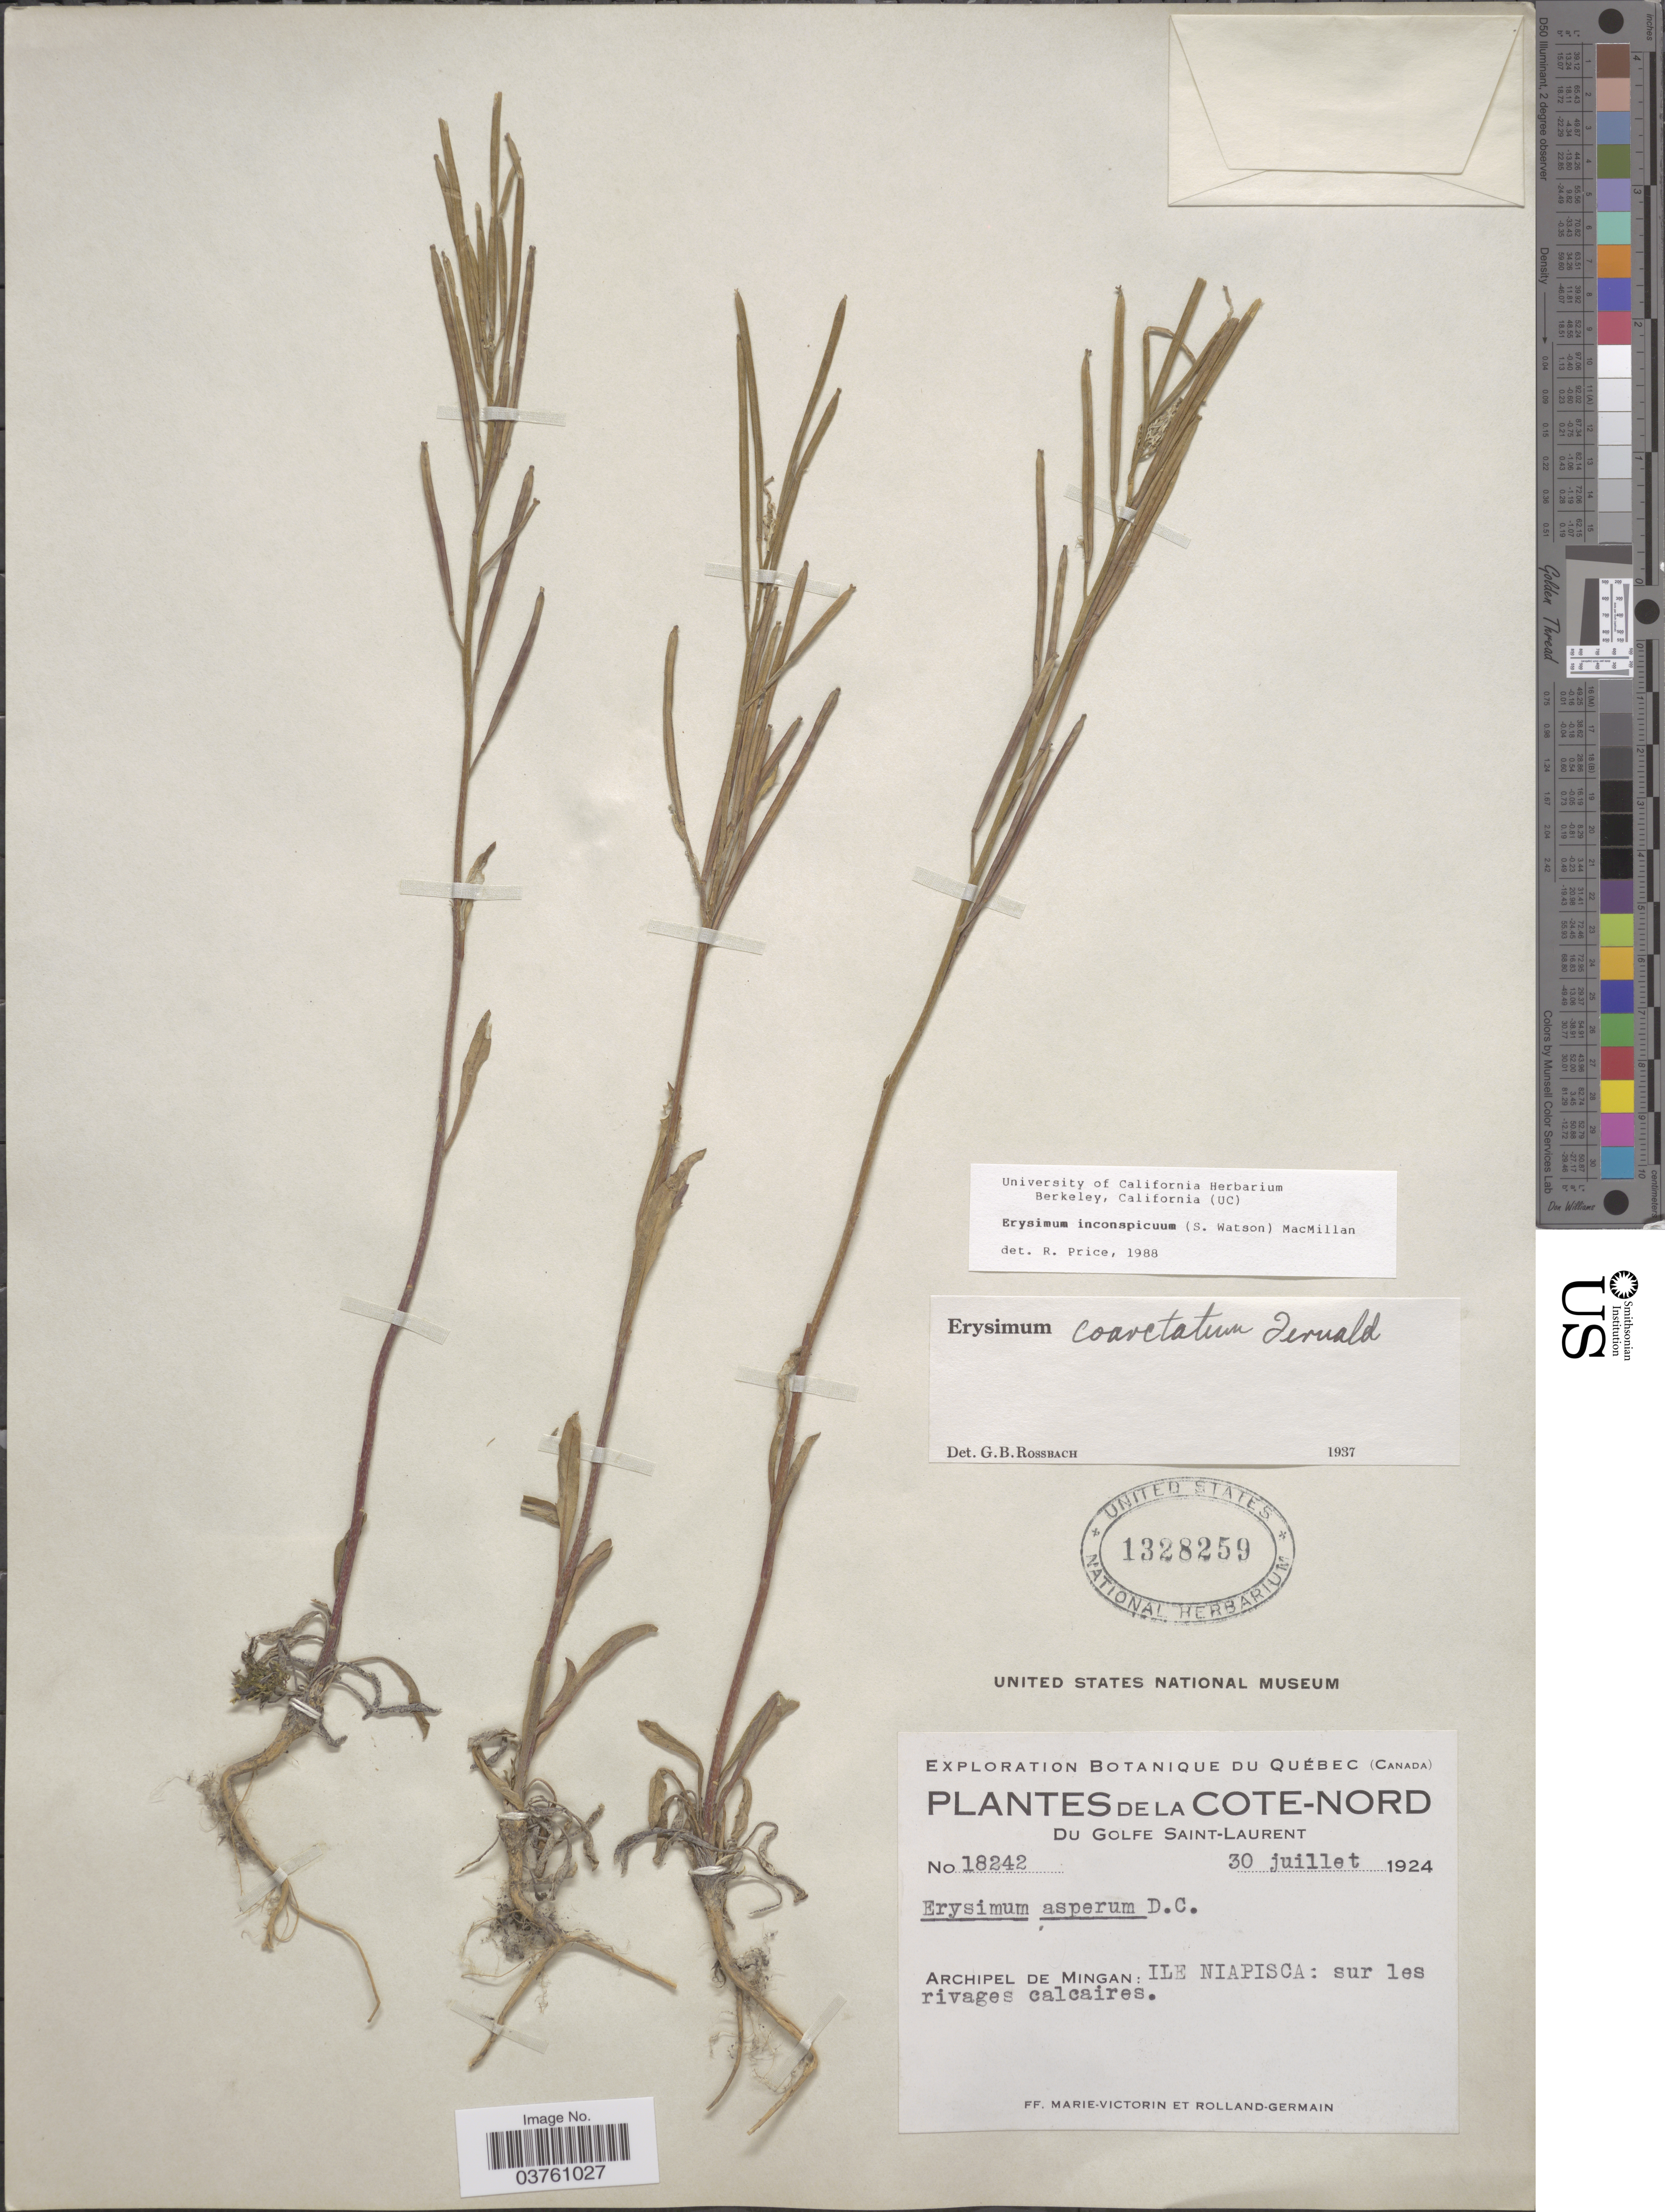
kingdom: Plantae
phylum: Tracheophyta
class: Magnoliopsida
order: Brassicales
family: Brassicaceae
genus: Erysimum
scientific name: Erysimum inconspicuum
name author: (S. Watson) MacMill.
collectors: F. Marie-Victorin & R. Germain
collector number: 18242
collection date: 1924-07-30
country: Canada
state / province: Quebec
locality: La Cote-Nord Du Golfe Saint-Laurent. Archipel de MIngan: Ile Niapisca.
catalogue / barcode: US 1328259